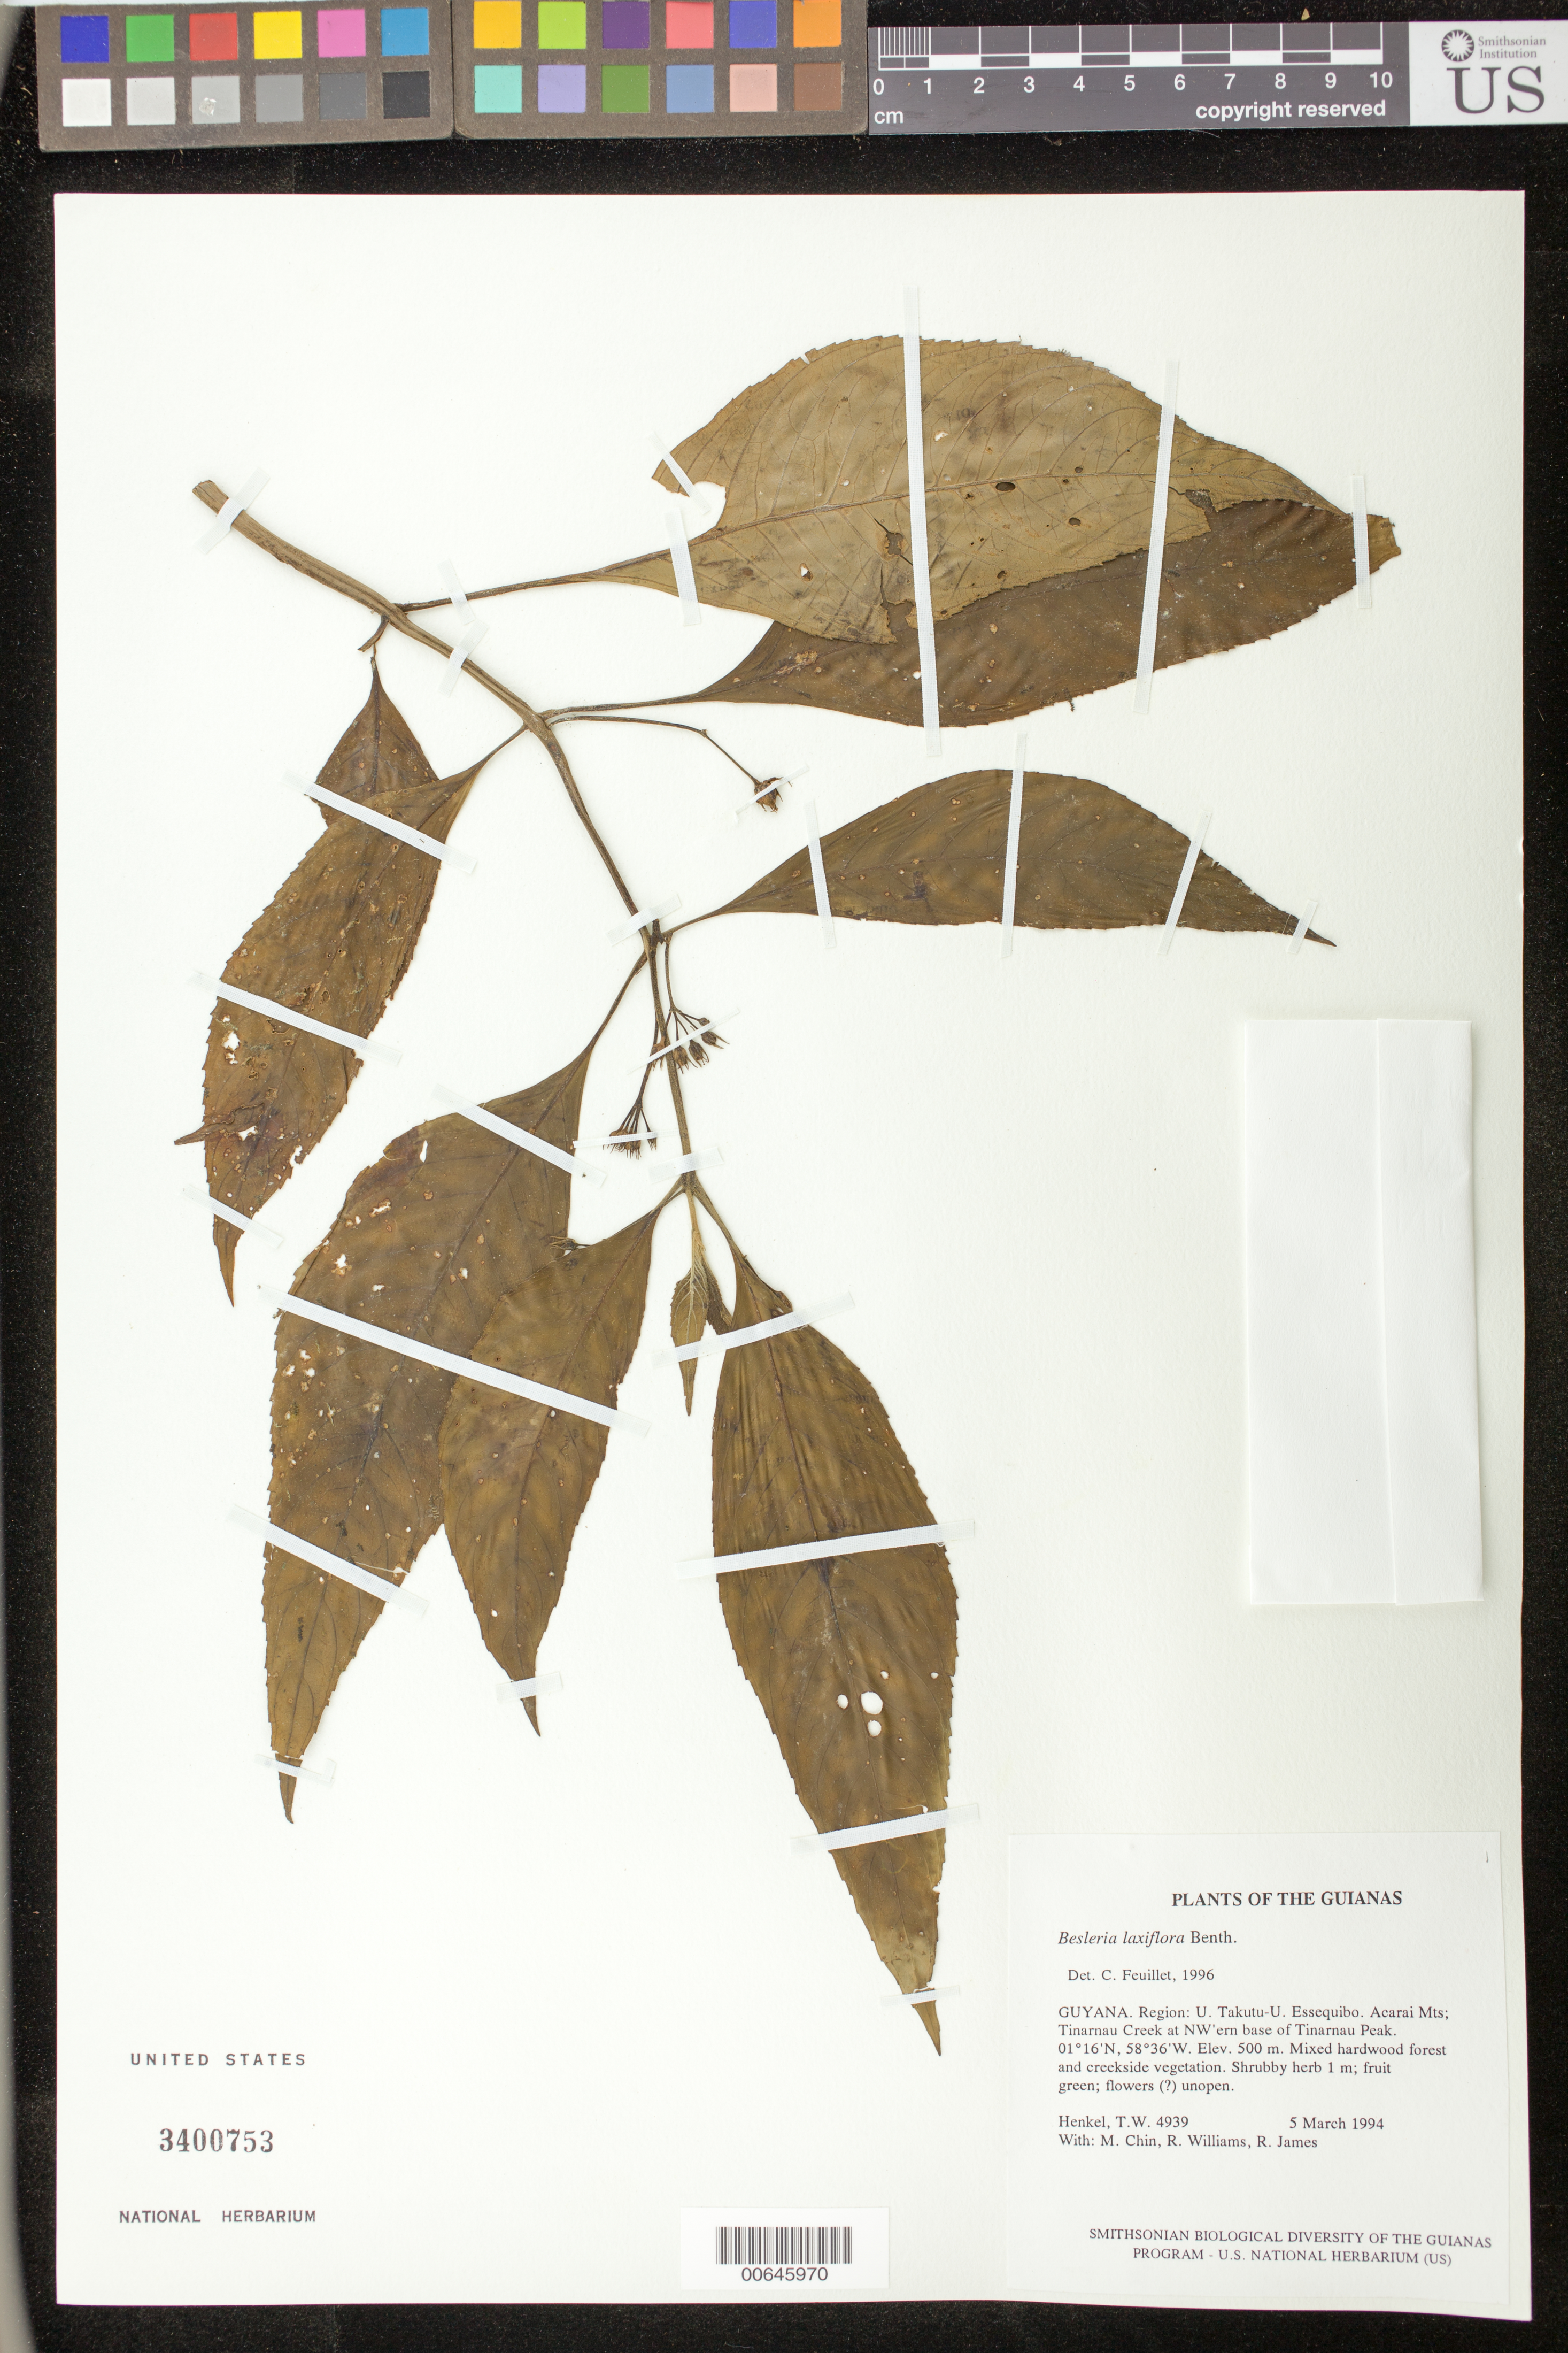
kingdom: Plantae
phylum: Tracheophyta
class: Magnoliopsida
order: Lamiales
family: Gesneriaceae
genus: Besleria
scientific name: Besleria laxiflora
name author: Benth.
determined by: Feuillet, C.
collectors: T. Henkel, M. Chin, R. Williams & R. James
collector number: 4939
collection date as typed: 05 Mar 1994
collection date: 1994-03-05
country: Guyana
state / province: U. Takutu-U. Essequibo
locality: Acarai Mts; Tinarnau Creek at NW'ern base of Tinarnau Peak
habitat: Mixed hardwood forest and creekside vegetation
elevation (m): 500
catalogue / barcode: US 3400753